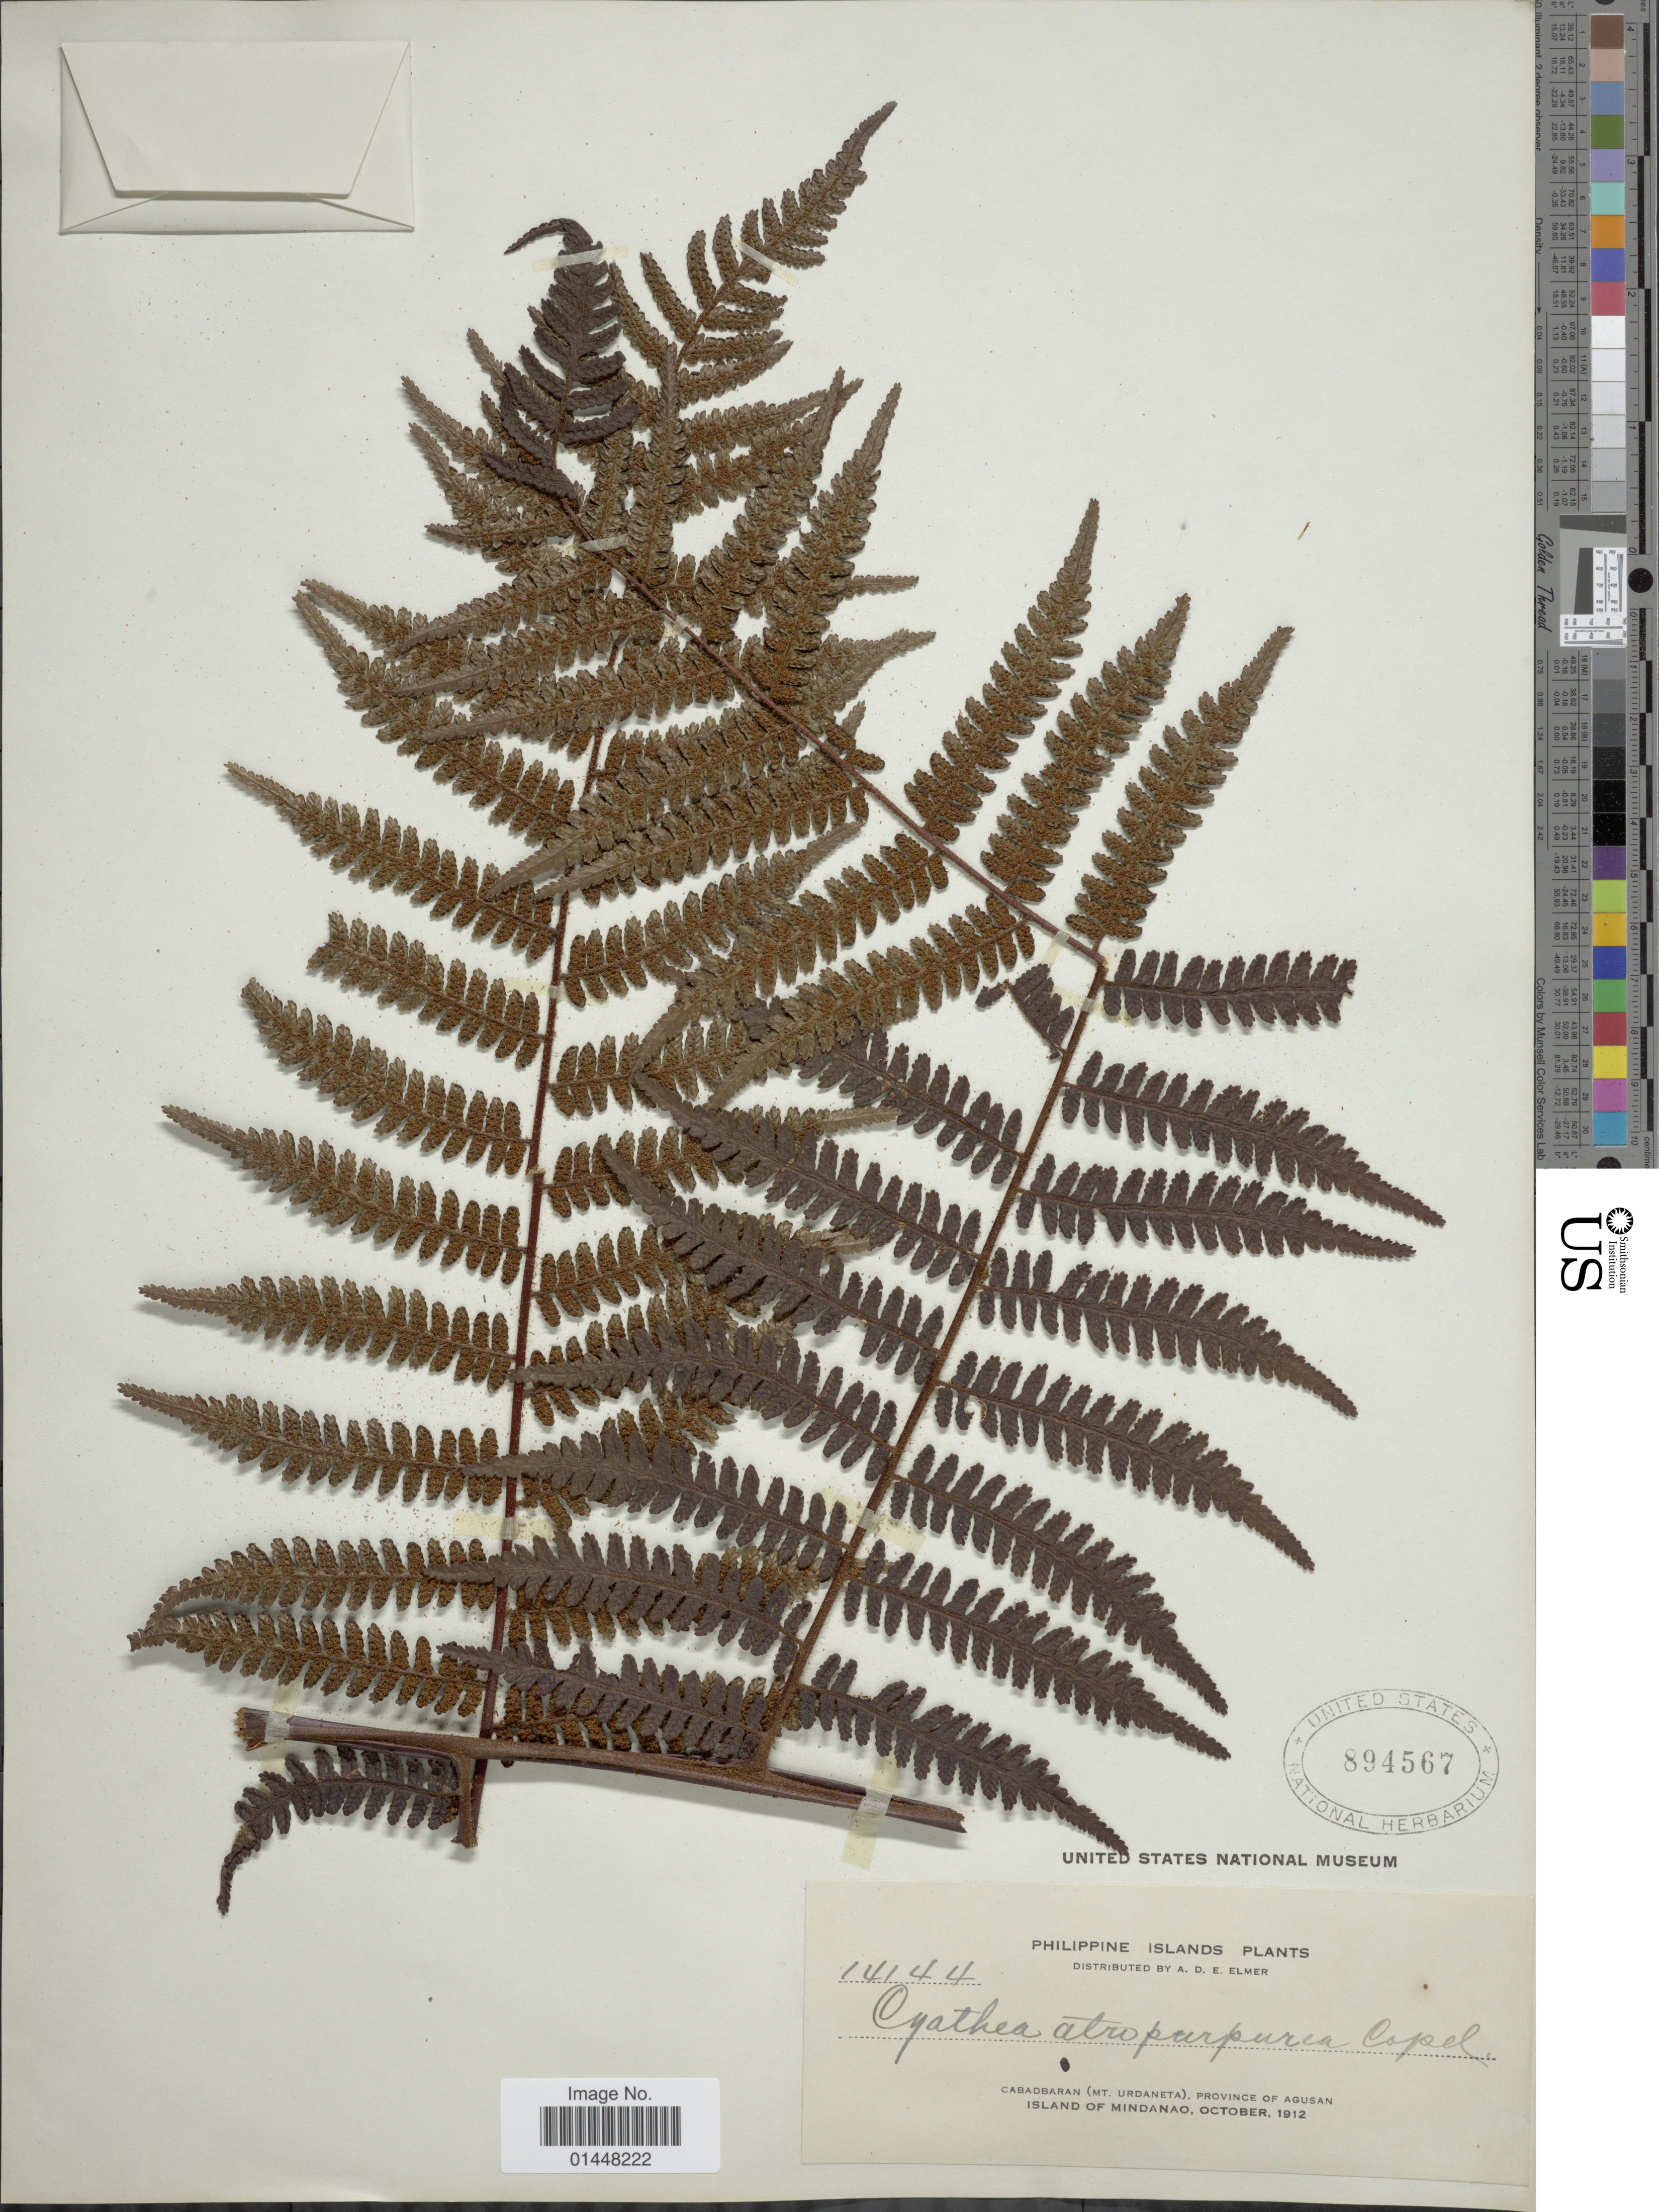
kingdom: Plantae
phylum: Tracheophyta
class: Polypodiopsida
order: Cyatheales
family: Cyatheaceae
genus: Gymnosphaera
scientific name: Gymnosphaera atropurpurea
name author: (Copel.) Copel.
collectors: A. D. E. Elmer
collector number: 14144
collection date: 1912-10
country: Philippines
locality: Philippine Islands. Cabadbaran ( Mt. Urdaneta), province of Agusan. Island of Mindanao.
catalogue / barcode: US 894567